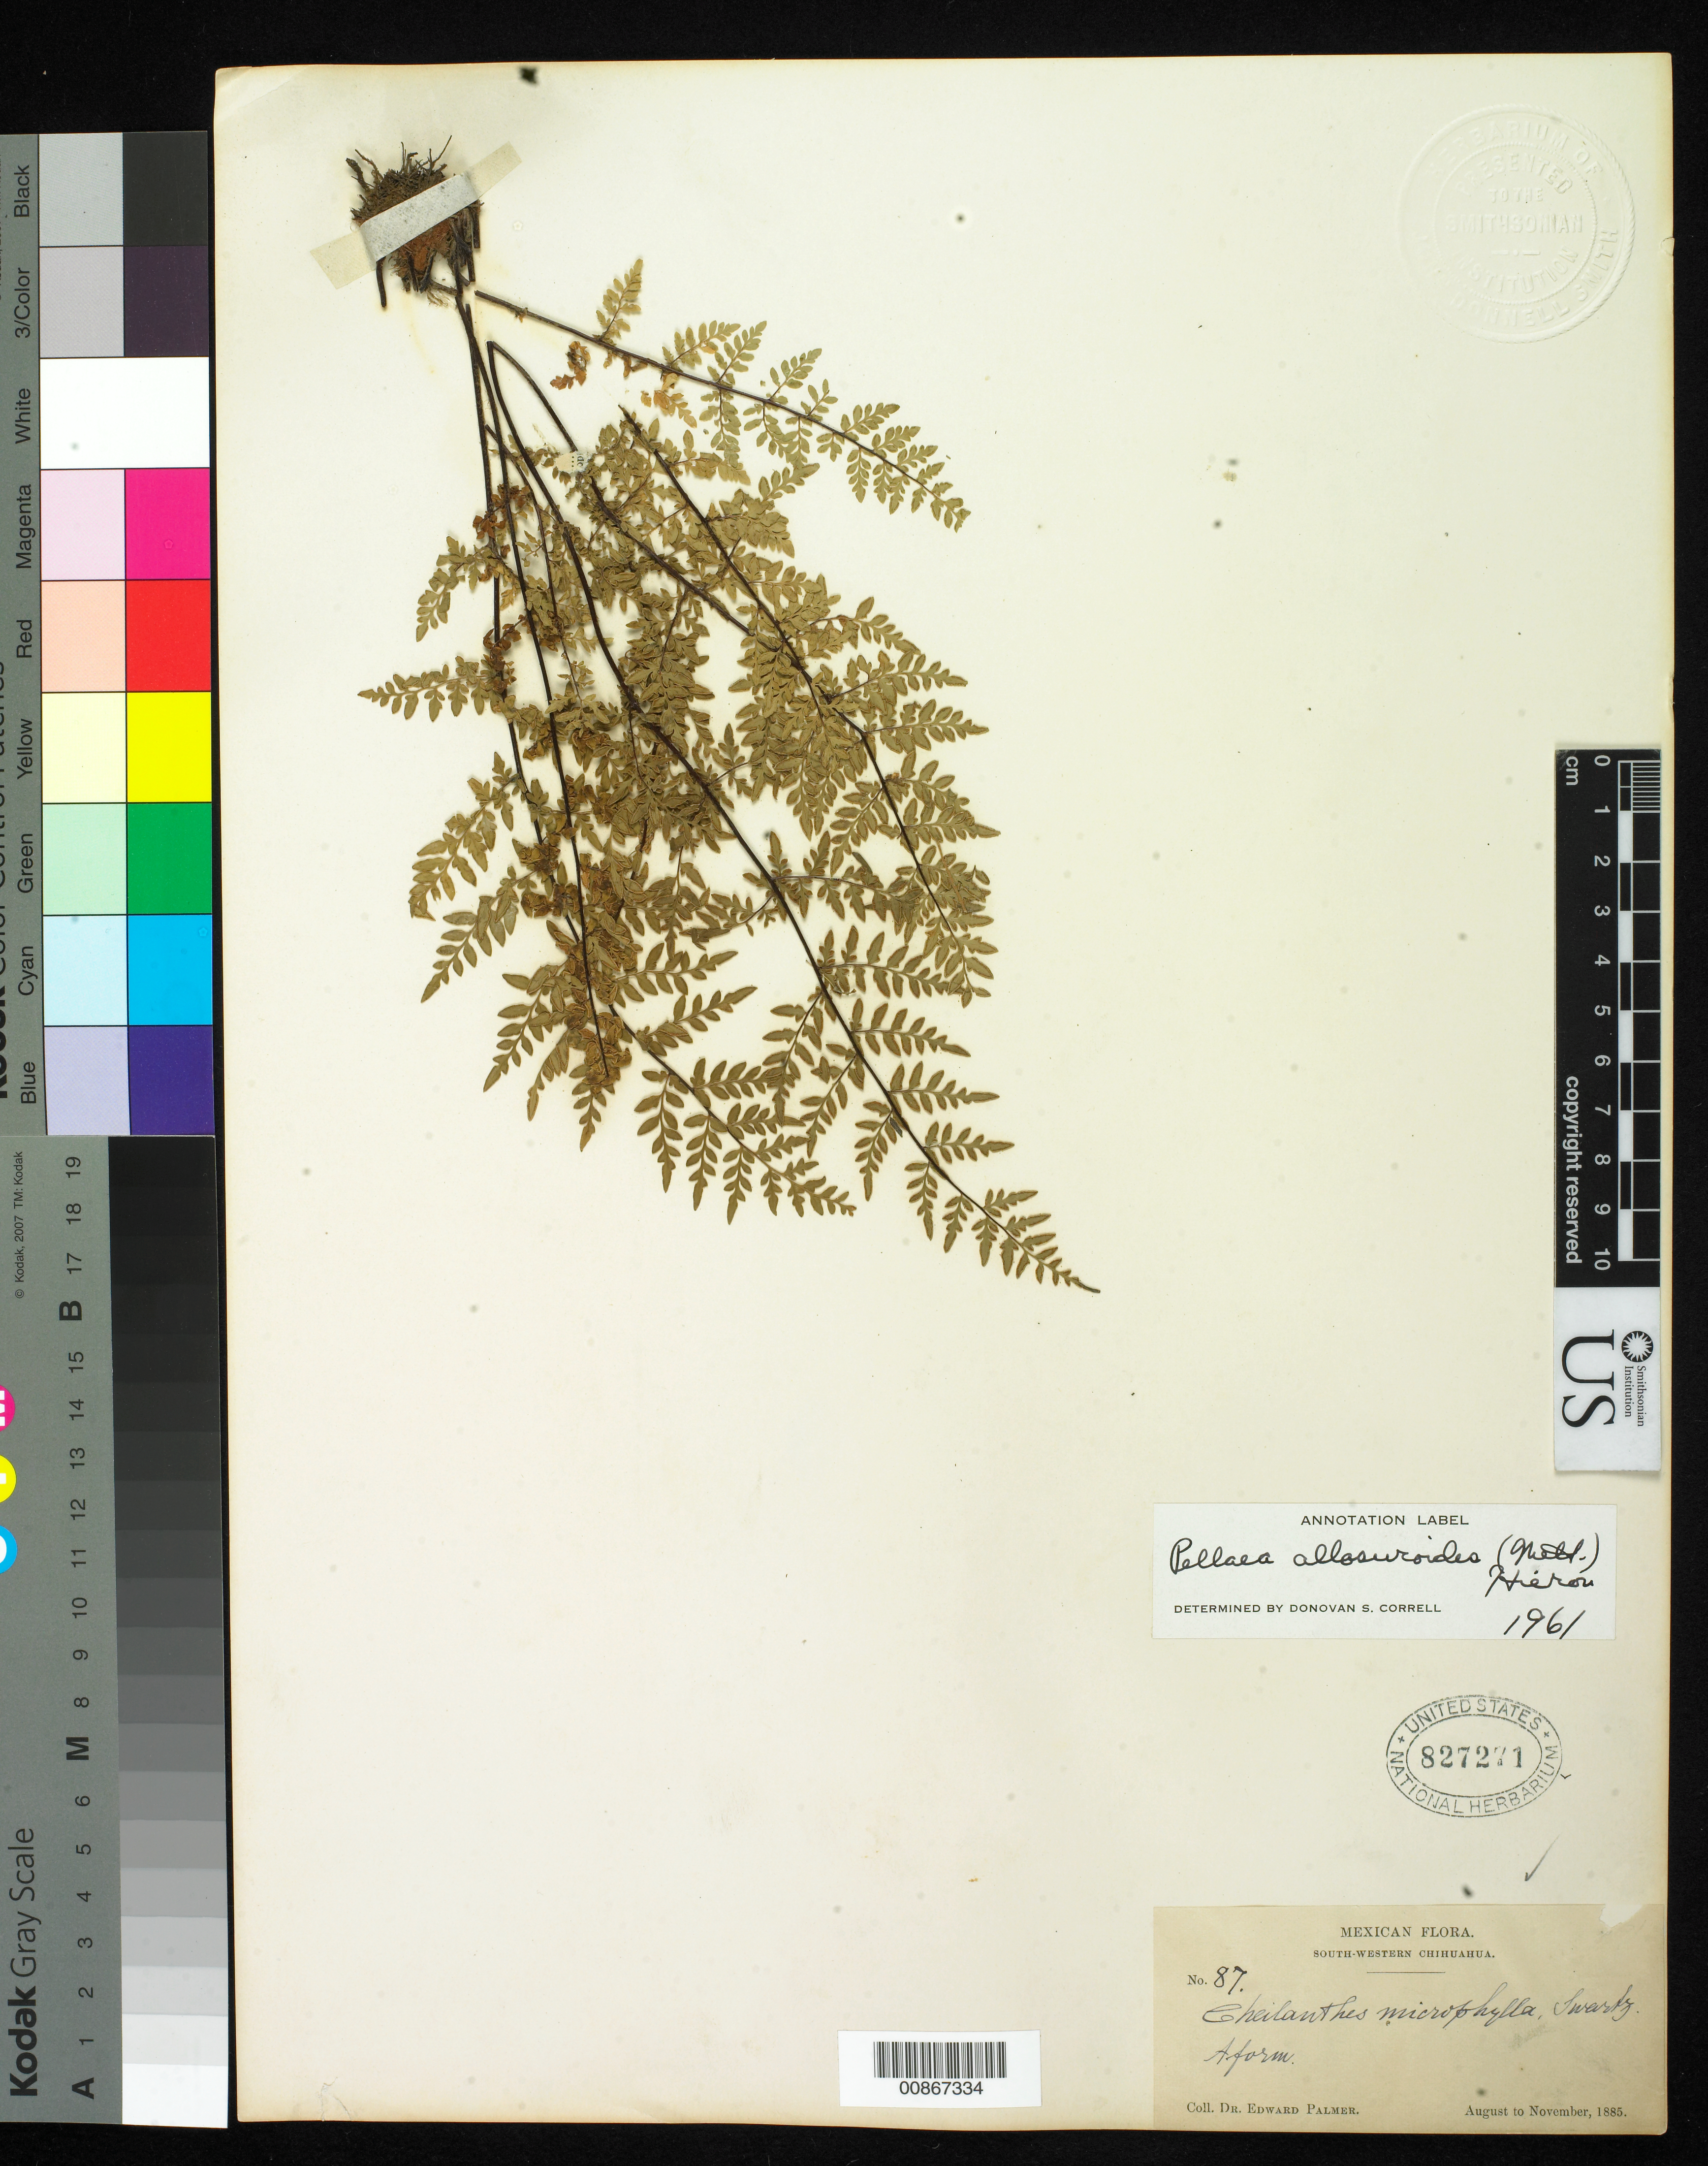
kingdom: Plantae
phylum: Tracheophyta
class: Polypodiopsida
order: Polypodiales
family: Pteridaceae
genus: Myriopteris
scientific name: Myriopteris allosuroides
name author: (Mett.) Grusz & Windham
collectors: E. Palmer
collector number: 87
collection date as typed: Aug 1885 to -- Nov 1885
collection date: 1885-08/1885-11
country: Mexico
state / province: Chihuahua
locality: South-Western Chihuahua.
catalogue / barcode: US 827271